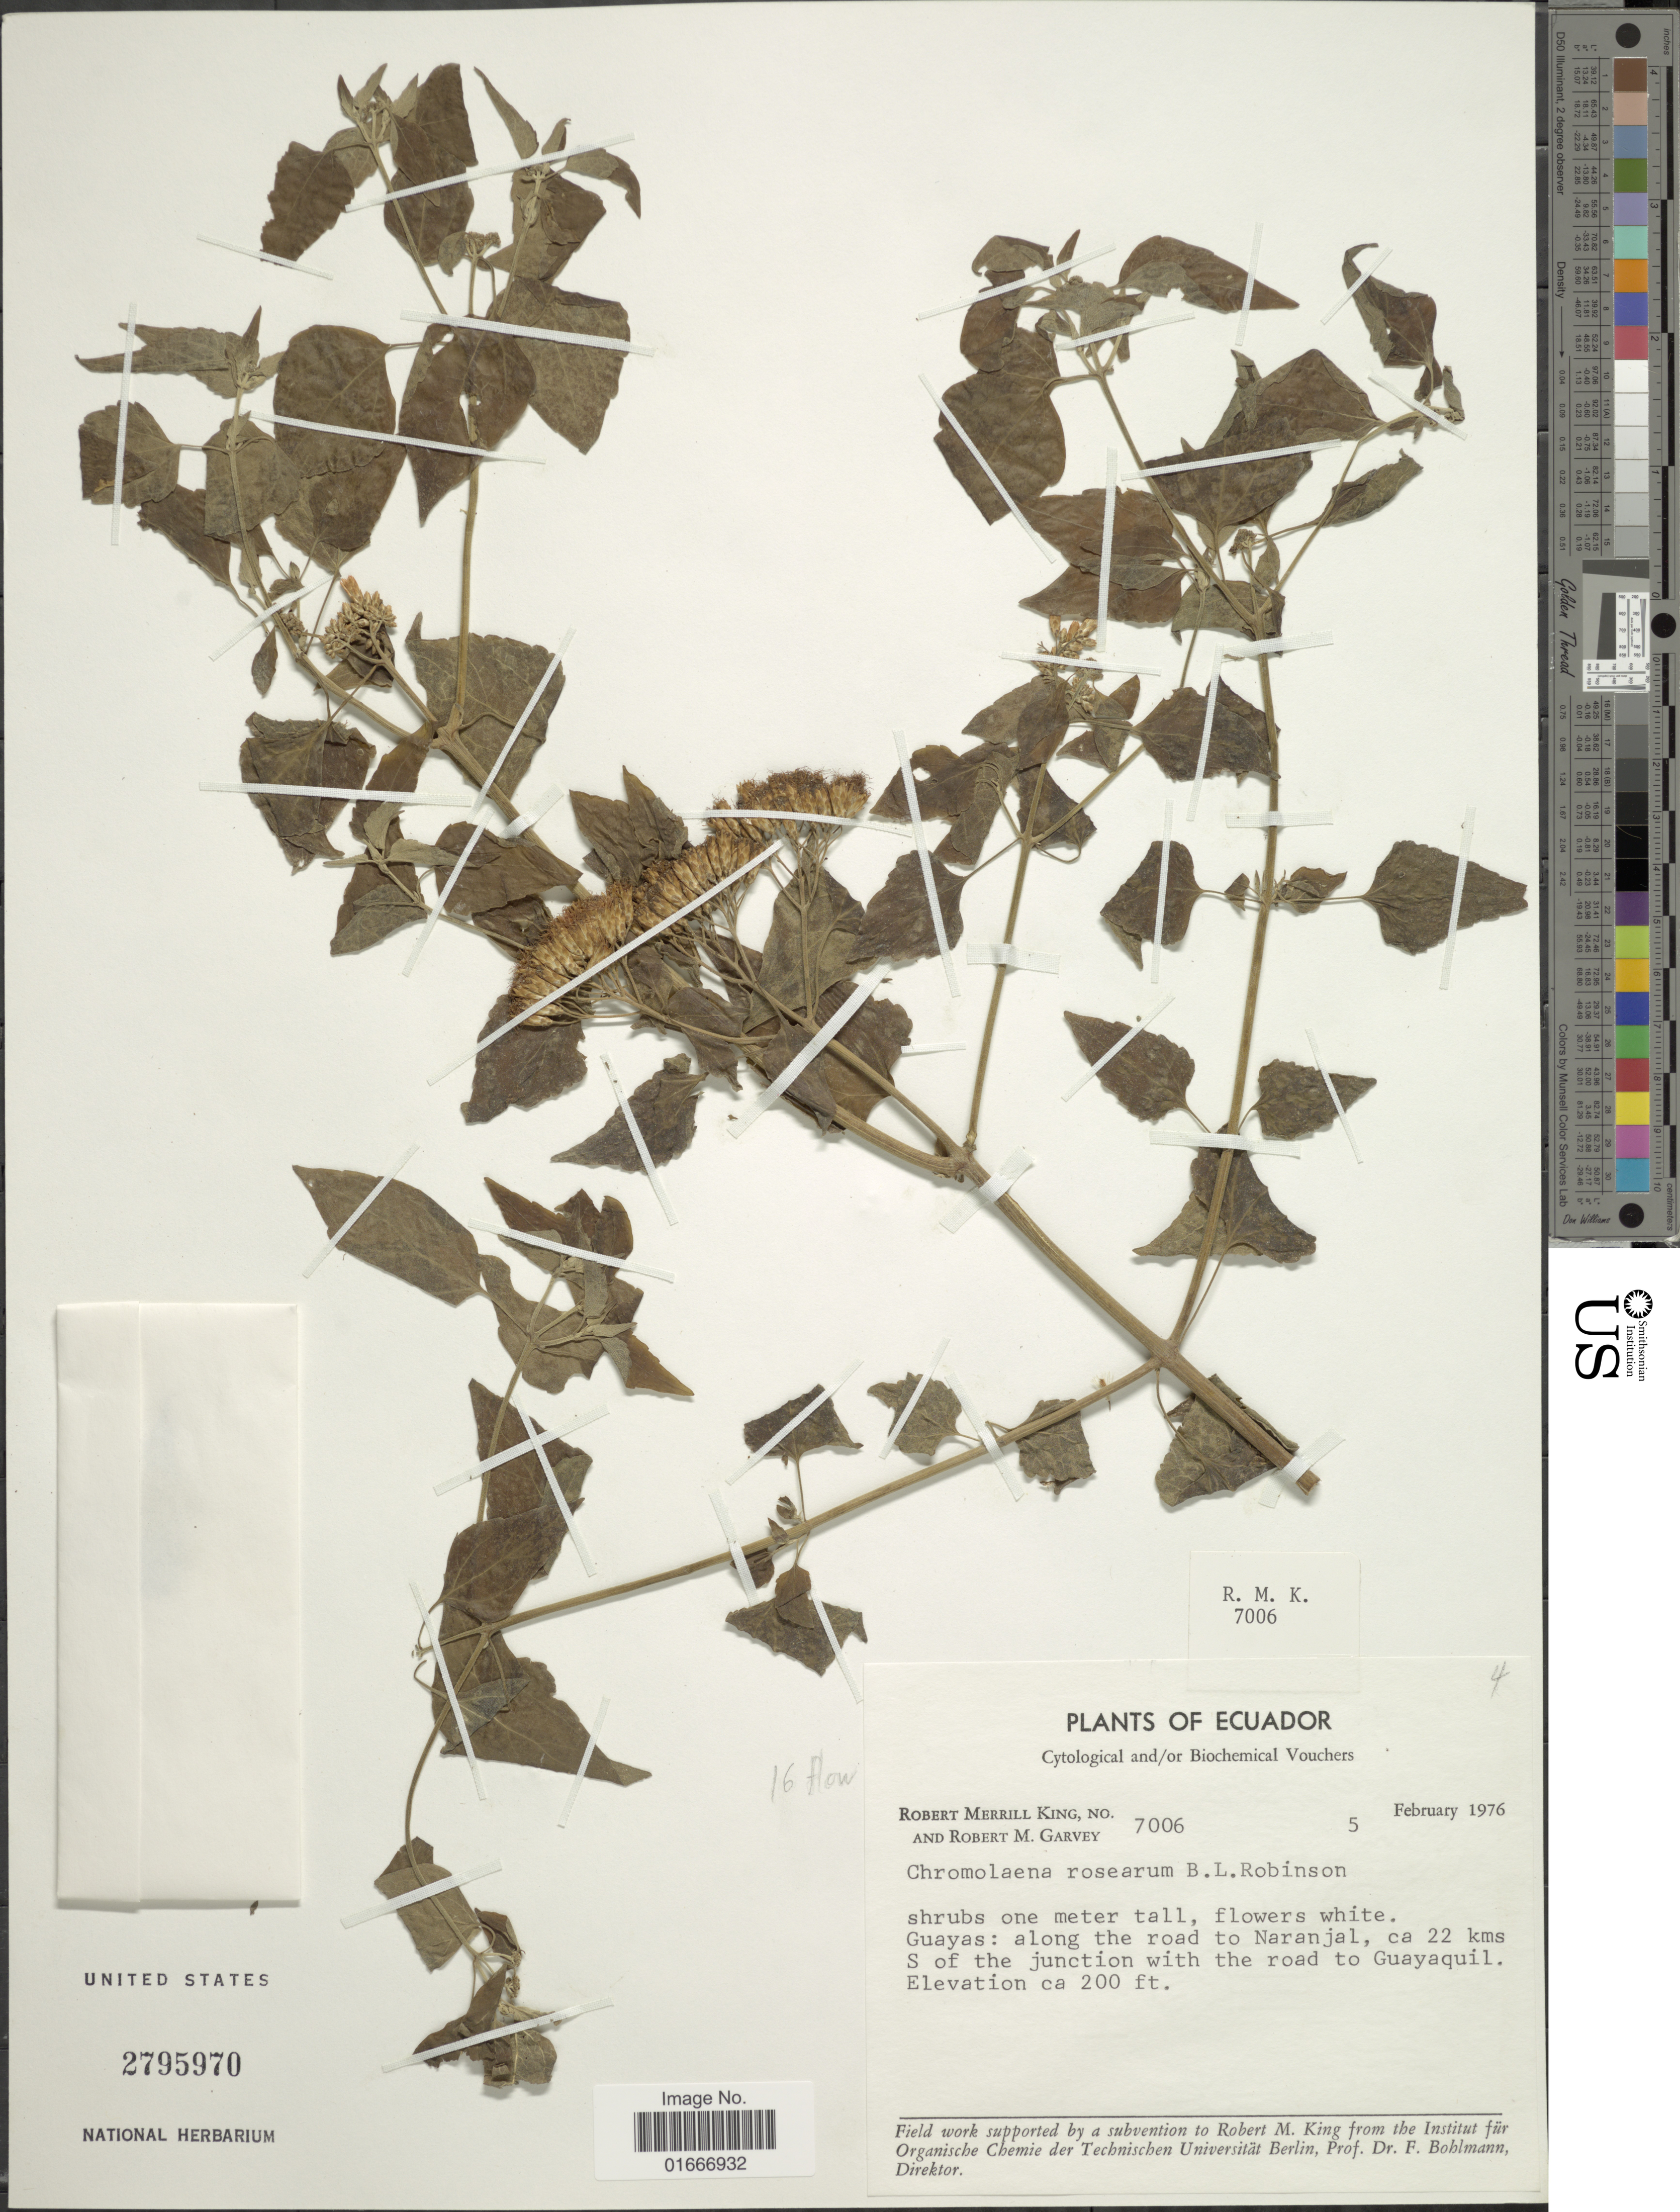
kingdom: Plantae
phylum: Tracheophyta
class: Magnoliopsida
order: Asterales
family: Asteraceae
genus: Chromolaena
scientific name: Chromolaena roseorum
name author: (B.L. Rob.) R.M. King & H. Rob.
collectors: R. M. King & R. Garvey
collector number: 7006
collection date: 1976-02-05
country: Ecuador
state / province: Guayas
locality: Ecuador. Guayas: along the road to Naranjal, ca. 22 kms S of the junction with the road toGuayaquil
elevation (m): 61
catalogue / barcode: US 2795970